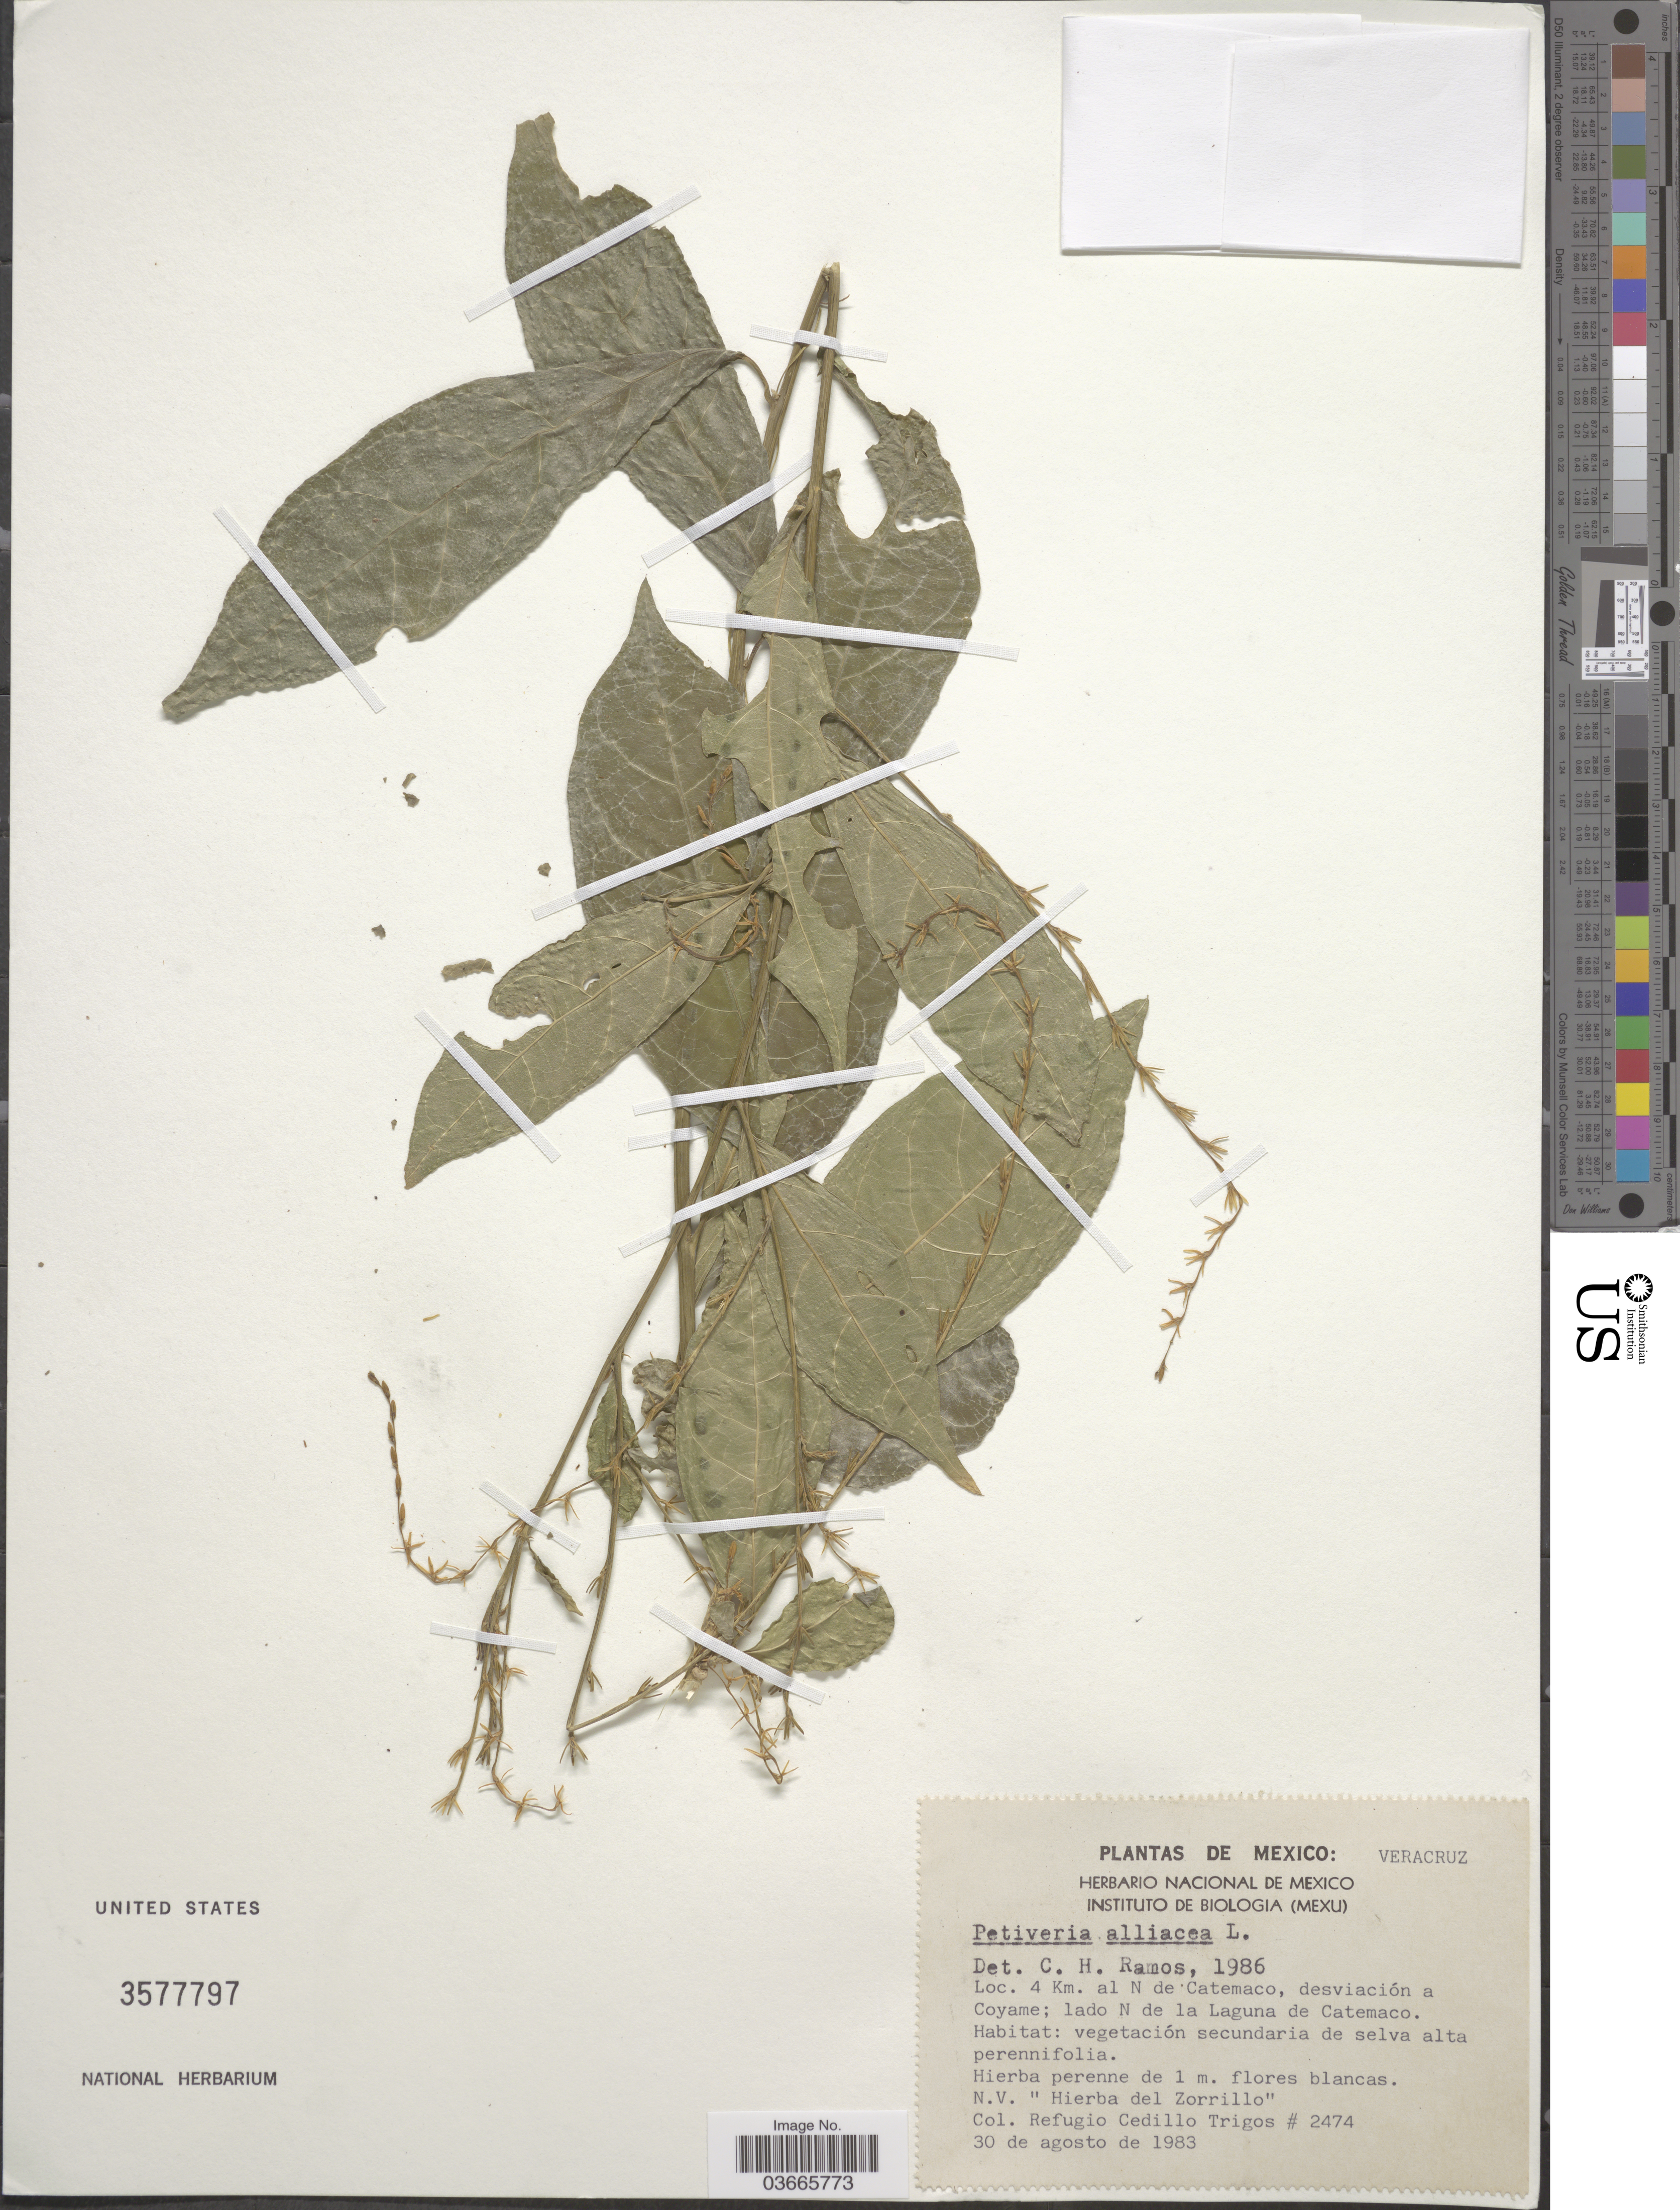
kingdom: Plantae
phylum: Tracheophyta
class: Magnoliopsida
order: Caryophyllales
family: Phytolaccaceae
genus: Petiveria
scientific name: Petiveria alliacea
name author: L.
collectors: R. CedilloT.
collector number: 2474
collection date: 1983-08-30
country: Mexico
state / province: Veracruz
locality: Veracruz. 4 Km. al N de Catemaco, desviación de Coyame; lado N de la Laguna de Catemaco.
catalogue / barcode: US 3577797